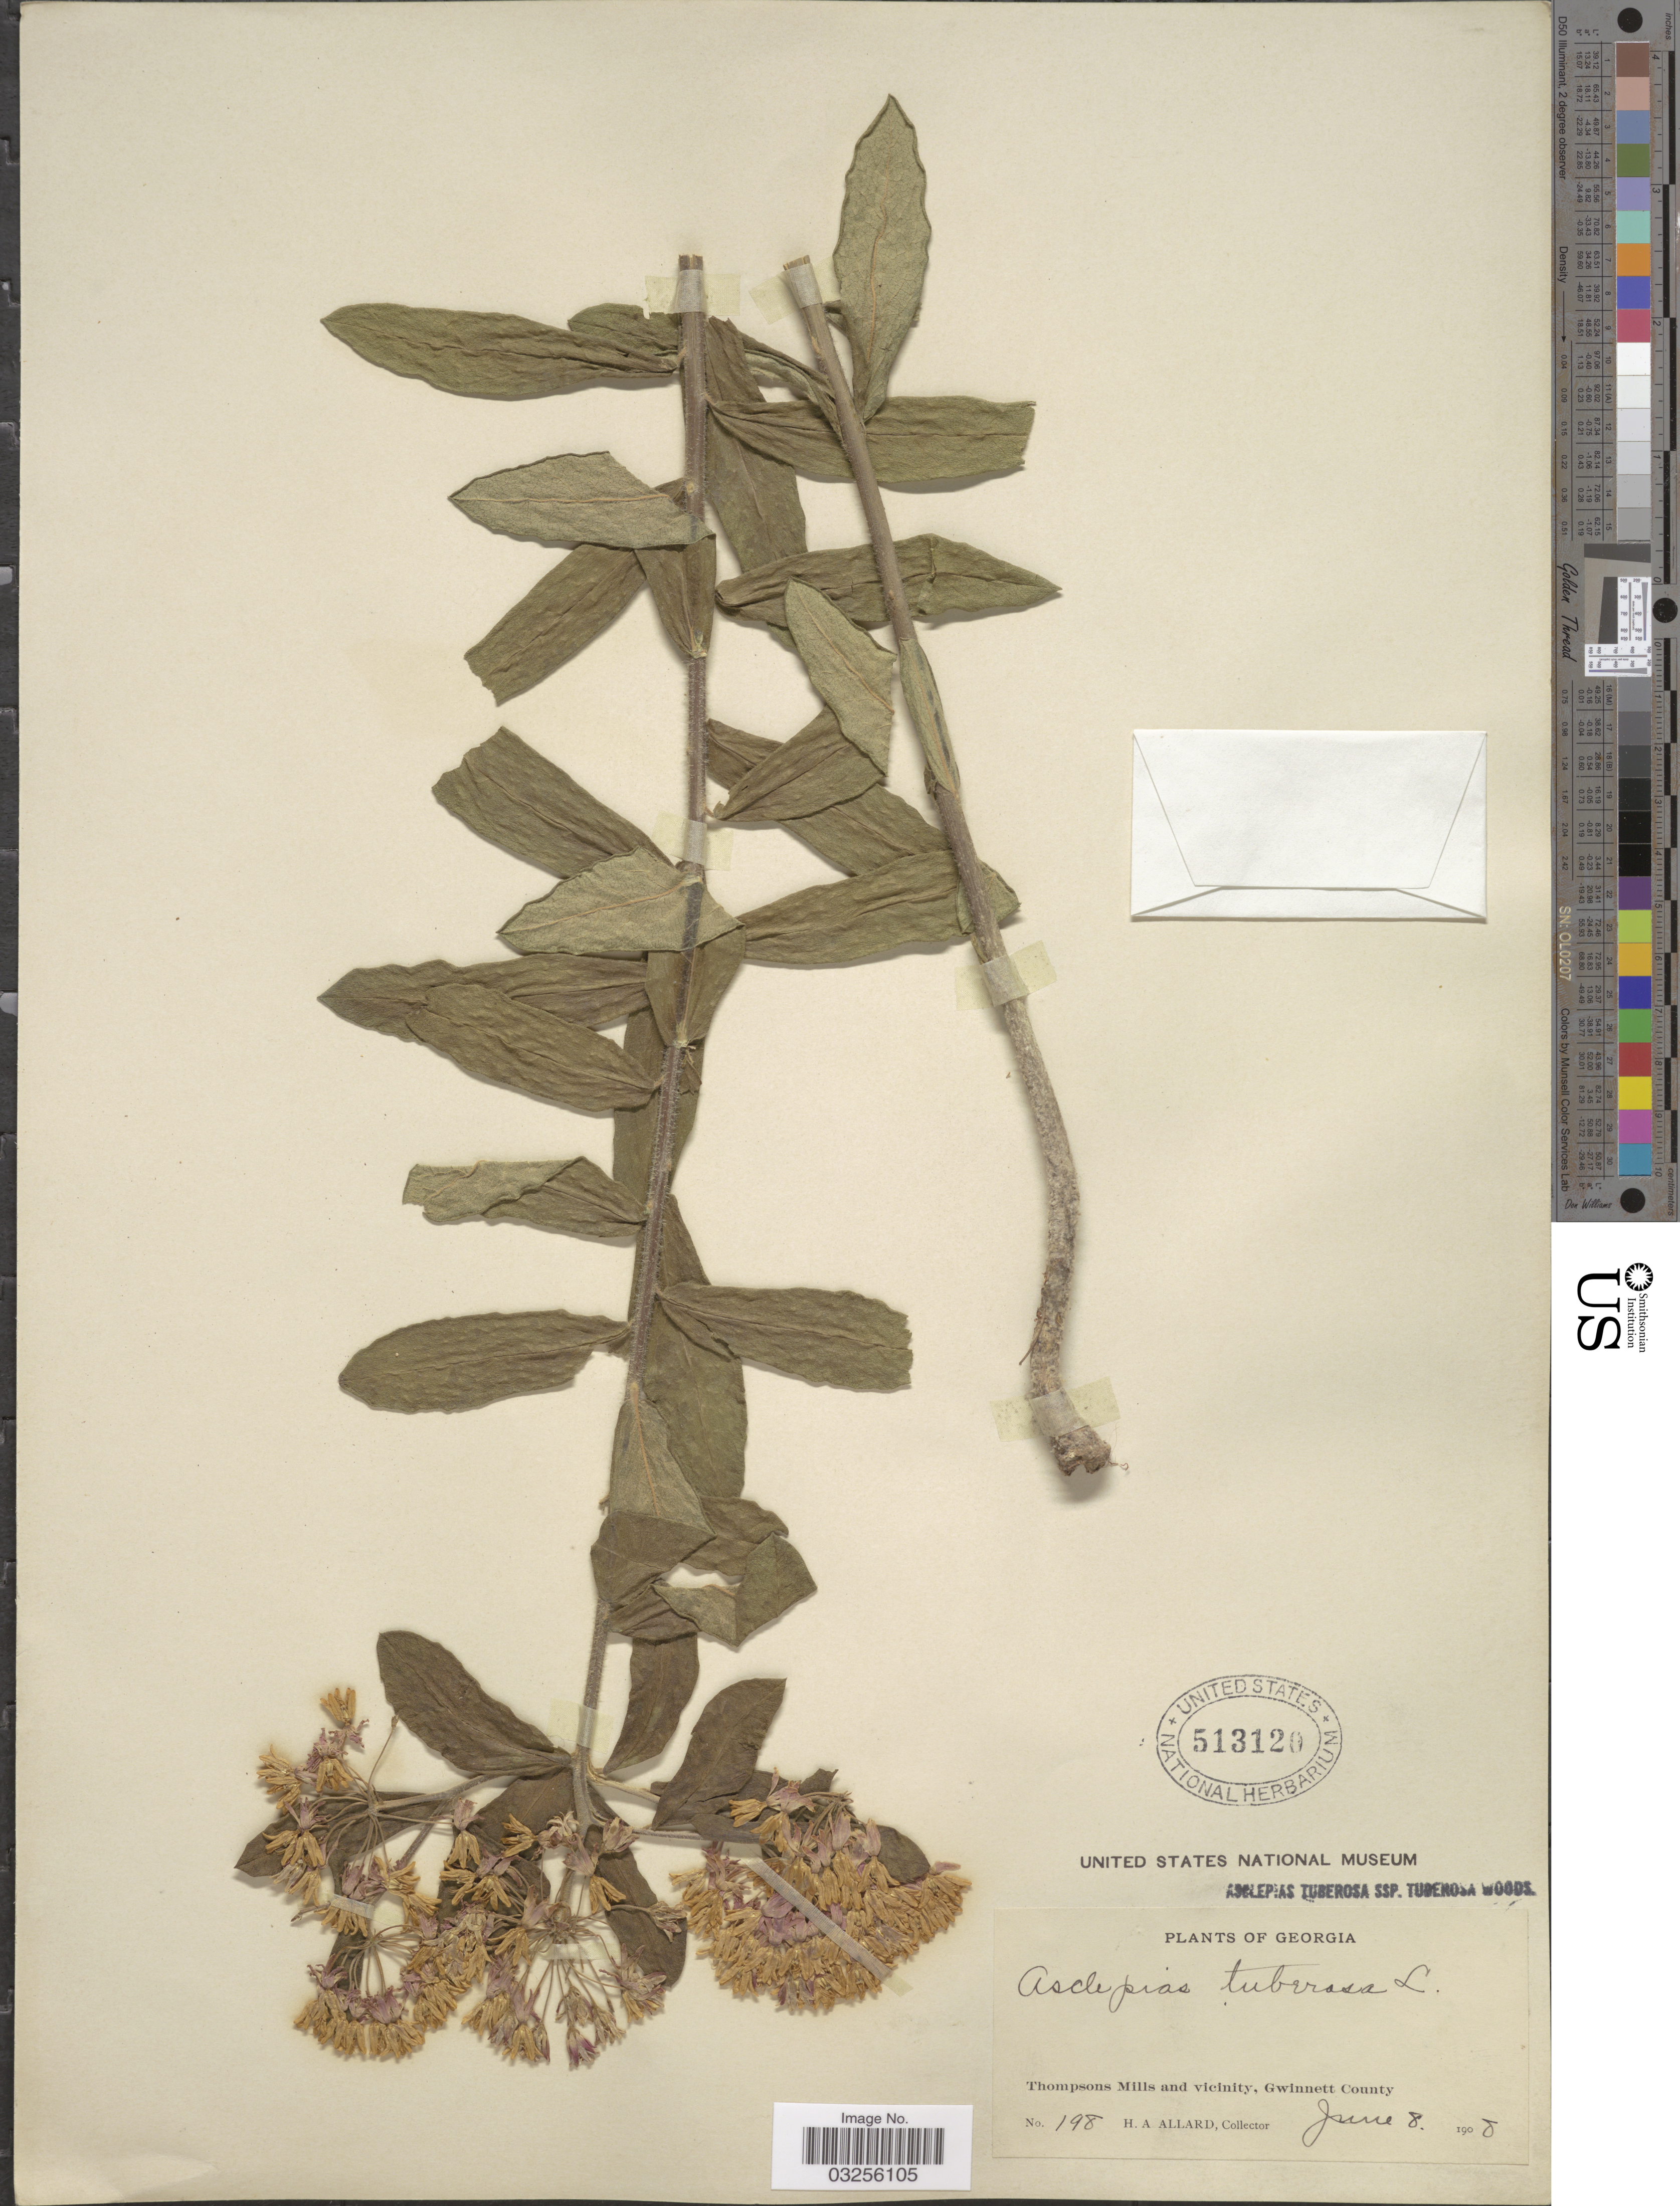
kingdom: Plantae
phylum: Tracheophyta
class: Magnoliopsida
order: Gentianales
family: Apocynaceae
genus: Asclepias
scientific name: Asclepias tuberosa subsp. tuberosa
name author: L.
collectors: H. A. Allard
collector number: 198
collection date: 1908-06-08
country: United States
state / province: Georgia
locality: Thompsons Mills and vicinity, Gwinnett County.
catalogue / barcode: US 513120